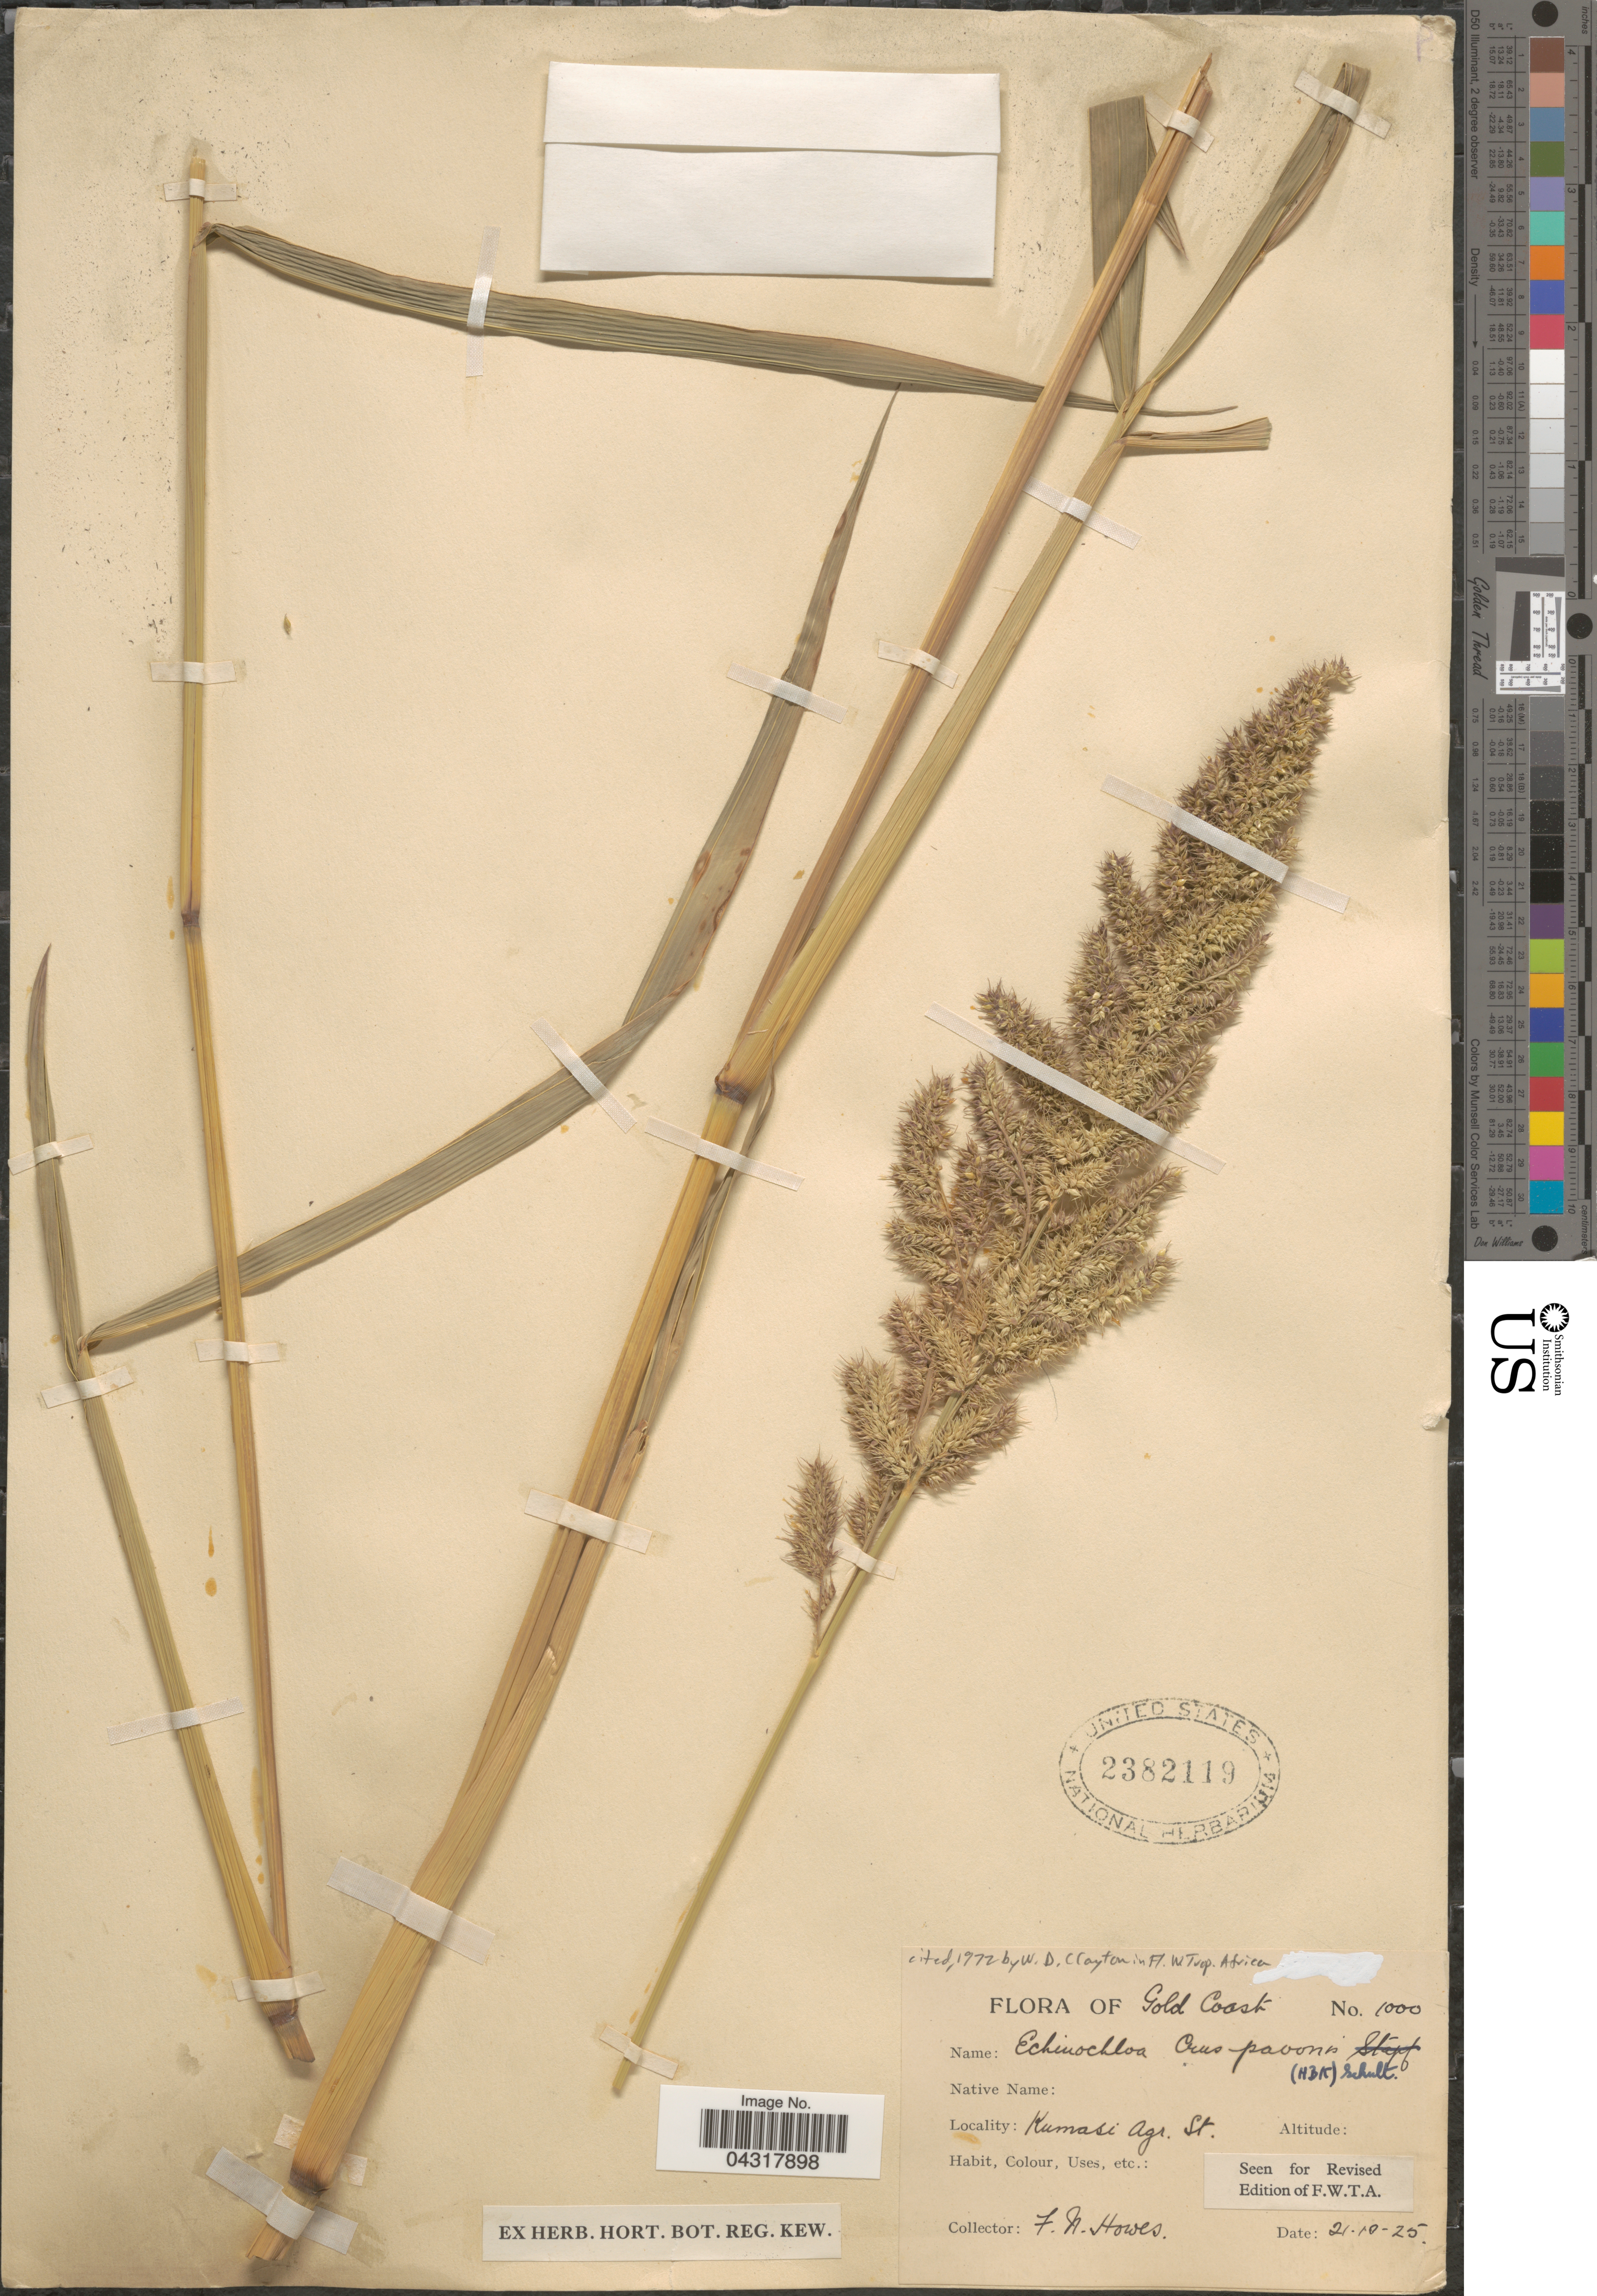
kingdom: Plantae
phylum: Tracheophyta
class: Liliopsida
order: Poales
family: Poaceae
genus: Echinochloa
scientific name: Echinochloa crus-pavonis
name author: (Kunth) Schult.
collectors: F. Howes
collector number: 1000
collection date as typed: Transcribed d/m/y: 21/10/25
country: Ghana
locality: Gold Coast. Kumasi Agr. St.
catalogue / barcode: US 2382119